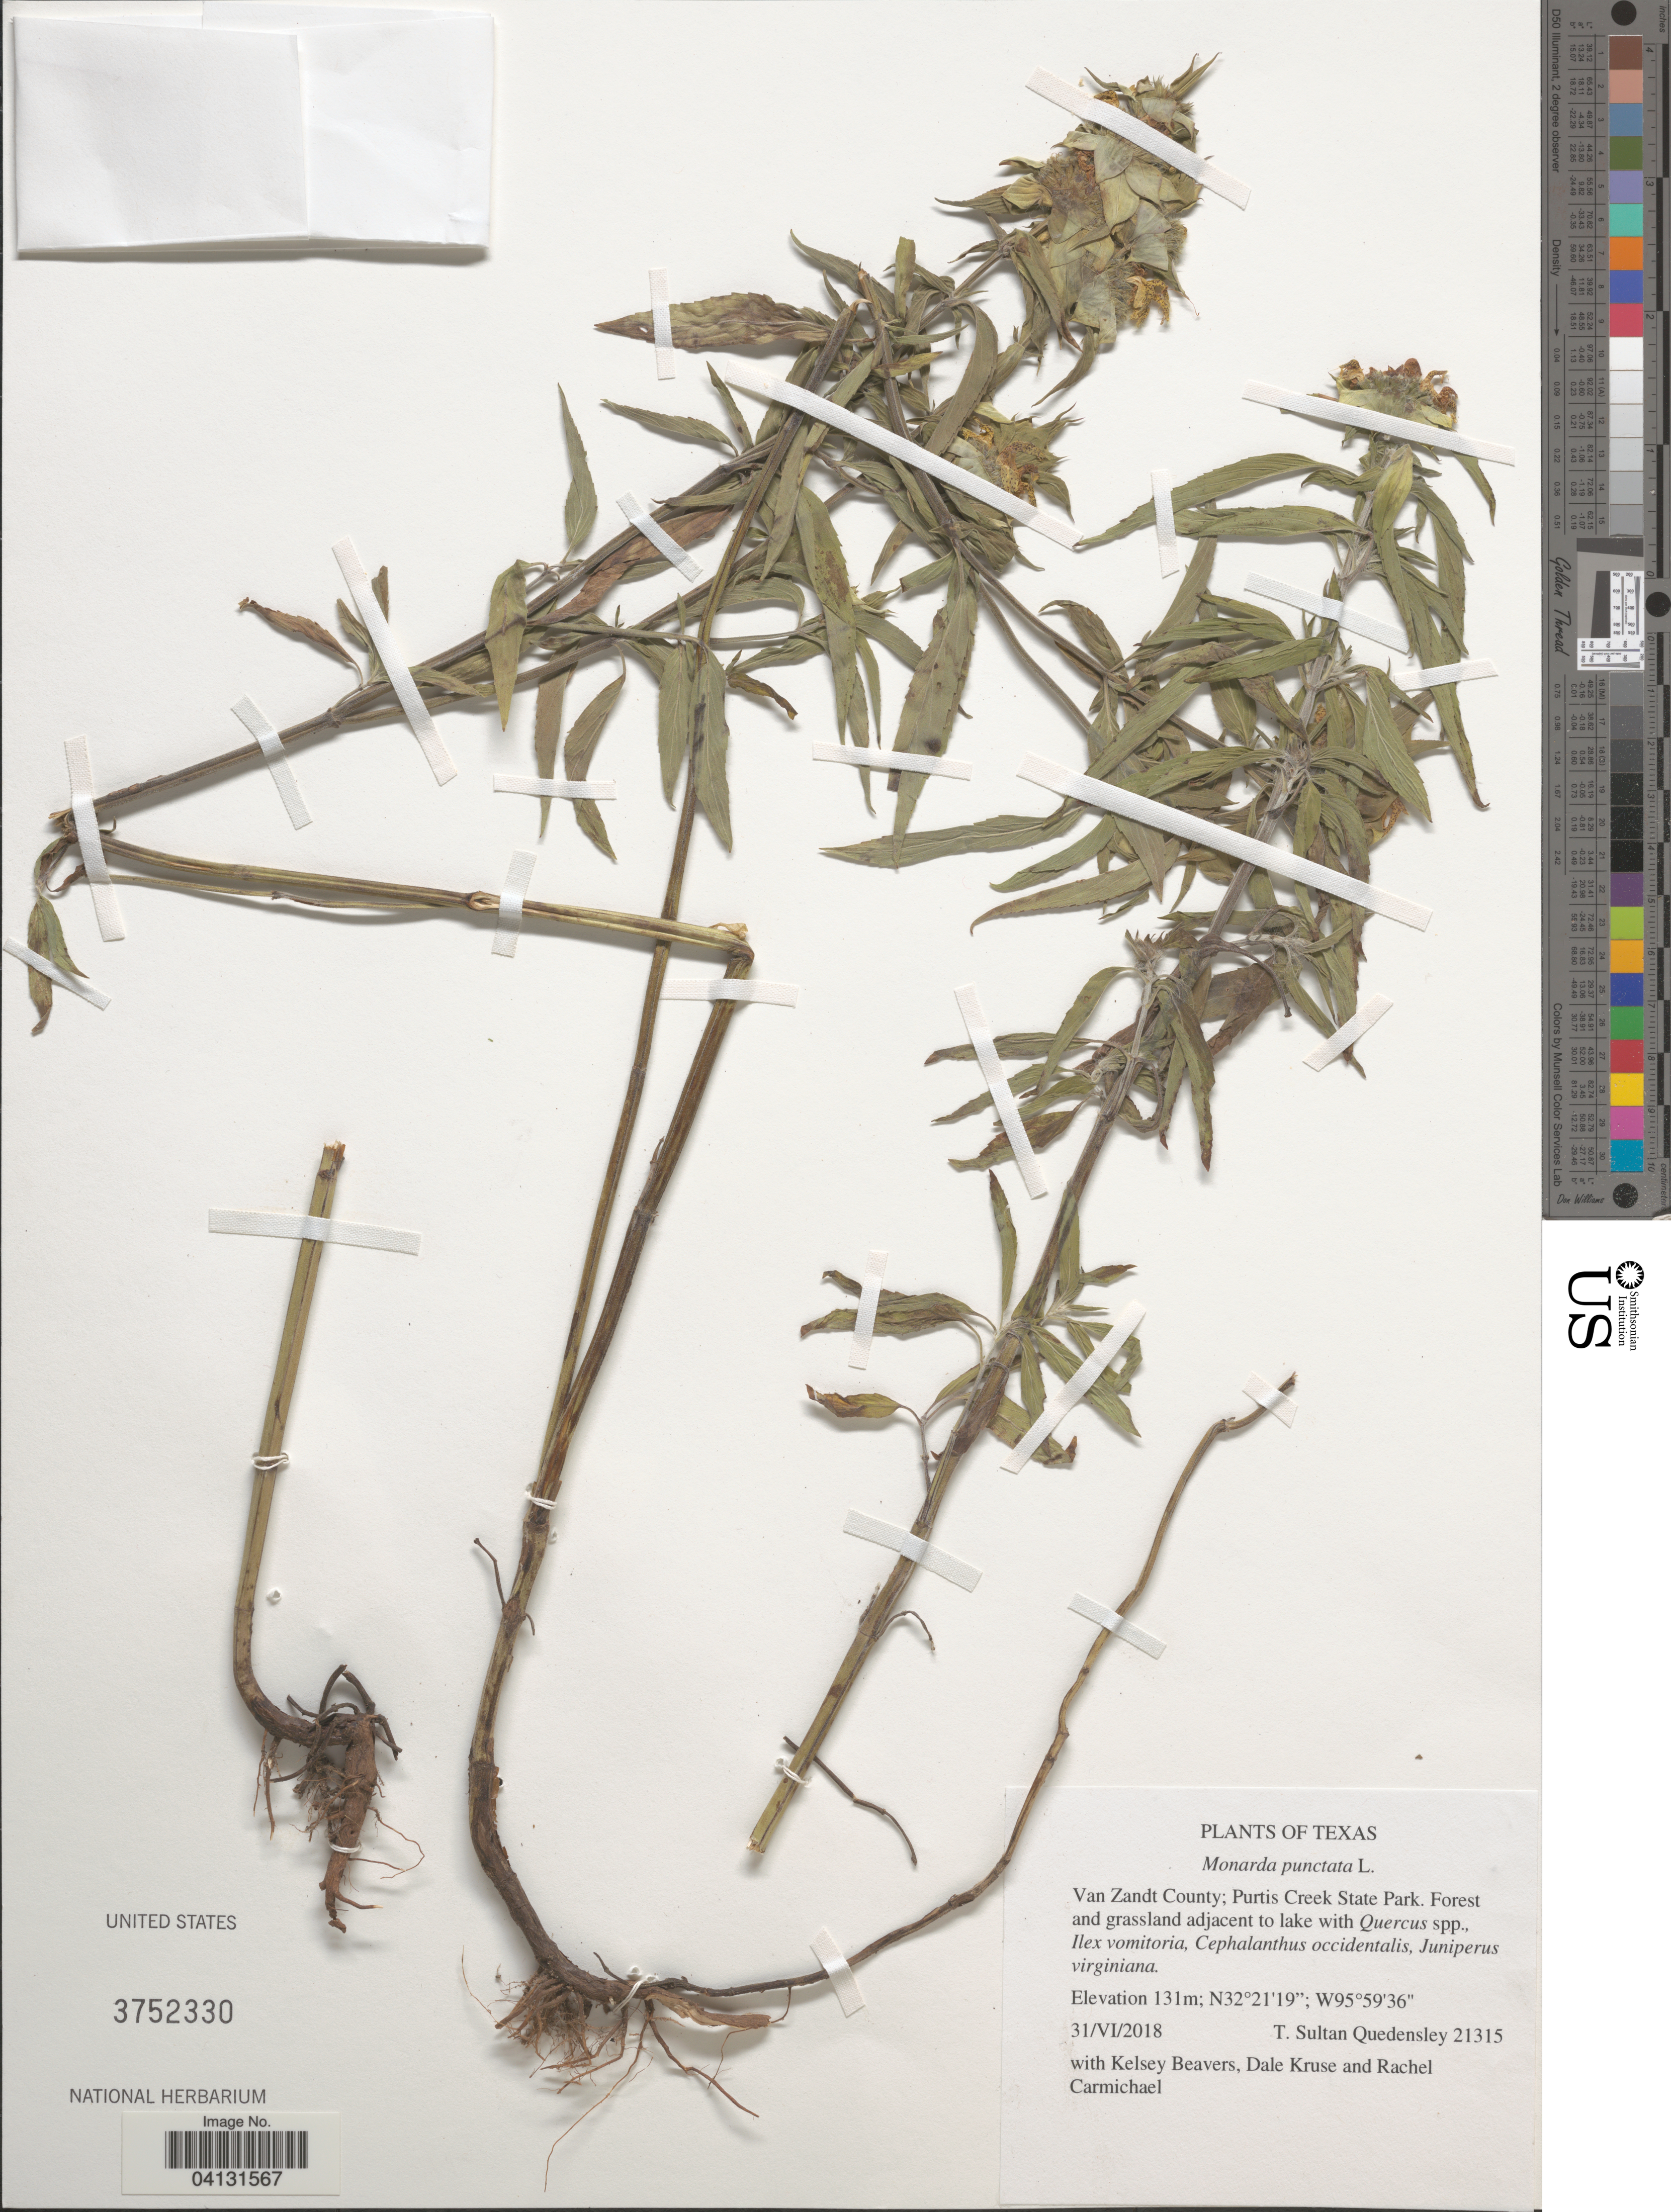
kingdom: Plantae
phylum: Tracheophyta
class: Magnoliopsida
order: Lamiales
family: Lamiaceae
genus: Monarda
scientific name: Monarda punctata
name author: L.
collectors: T. S. Quedensley, K. Beavers, D. Kruse & R. Carmichael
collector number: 21315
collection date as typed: Transcribed d/m/y: 31/6/2018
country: United States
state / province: Texas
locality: Van Zandt County; Purtis Creek State Park.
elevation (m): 131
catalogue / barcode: US 3752330